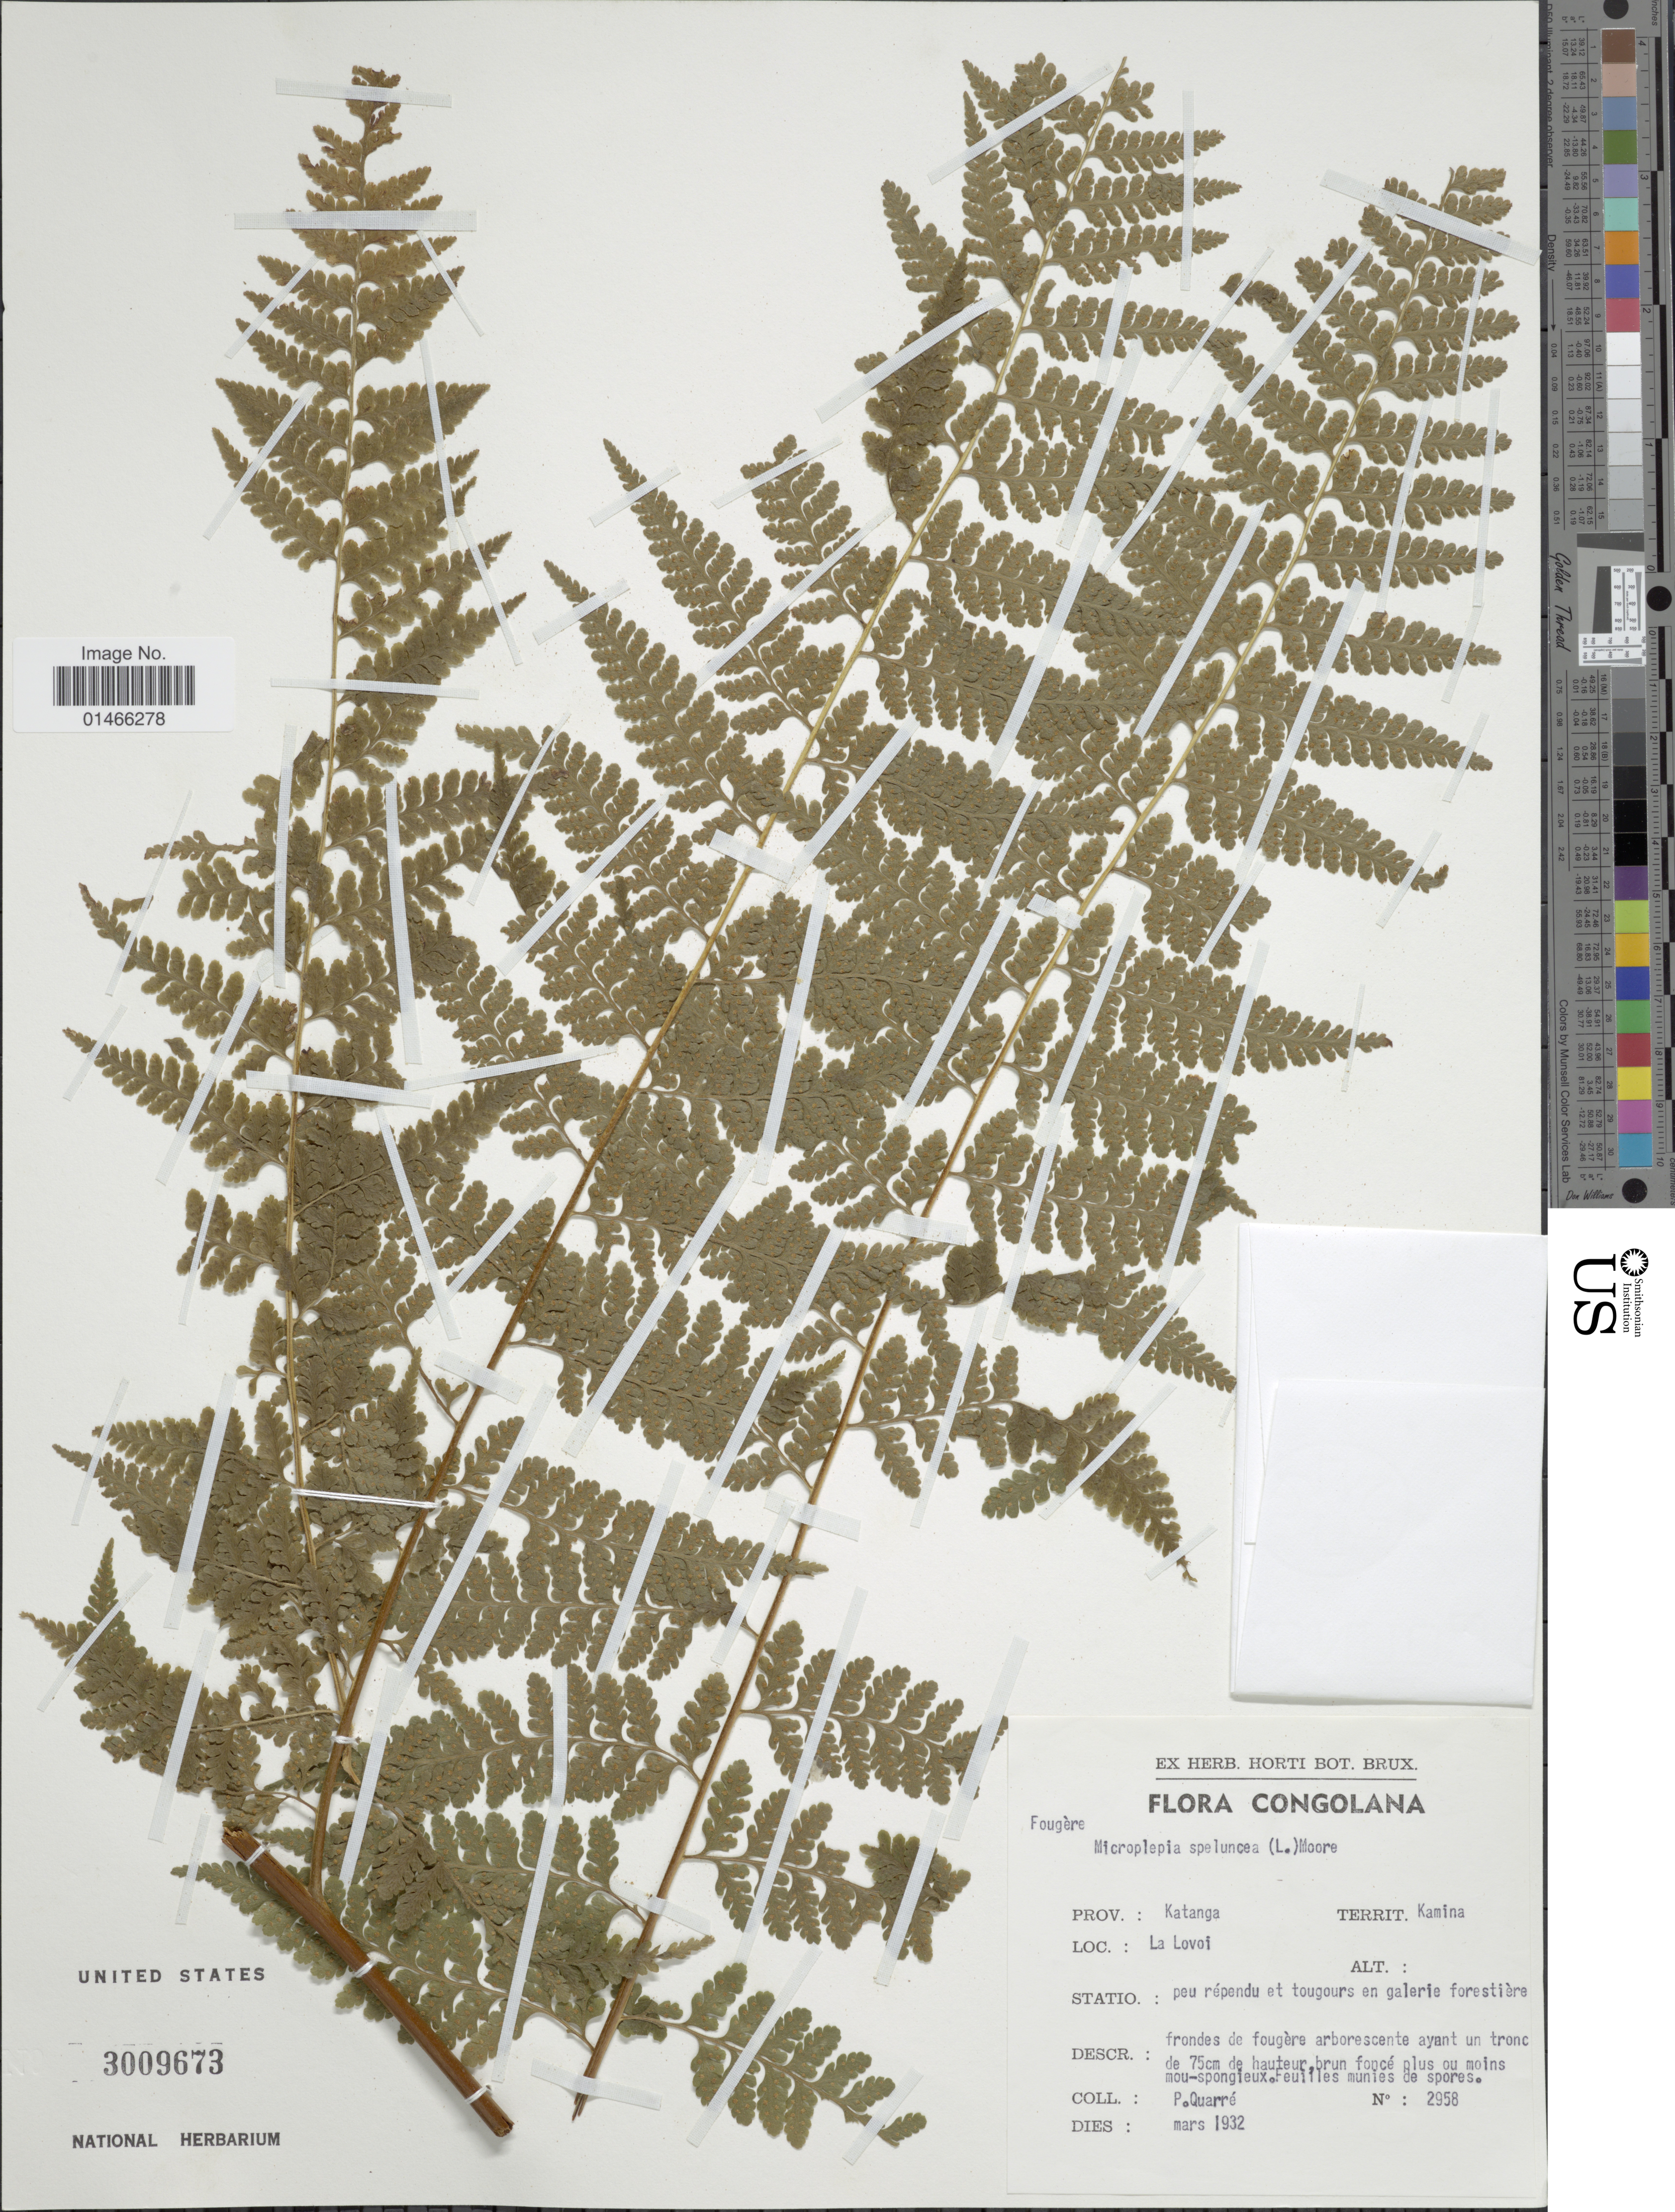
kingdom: Plantae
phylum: Tracheophyta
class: Polypodiopsida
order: Polypodiales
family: Dennstaedtiaceae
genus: Microlepia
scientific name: Microlepia speluncae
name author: (L.) T. Moore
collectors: P. Quarre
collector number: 2958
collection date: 1932-03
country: Congo, Democratic Republic of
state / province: Haut-Lomami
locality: Kamina. La Lovoi.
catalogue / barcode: US 3009673